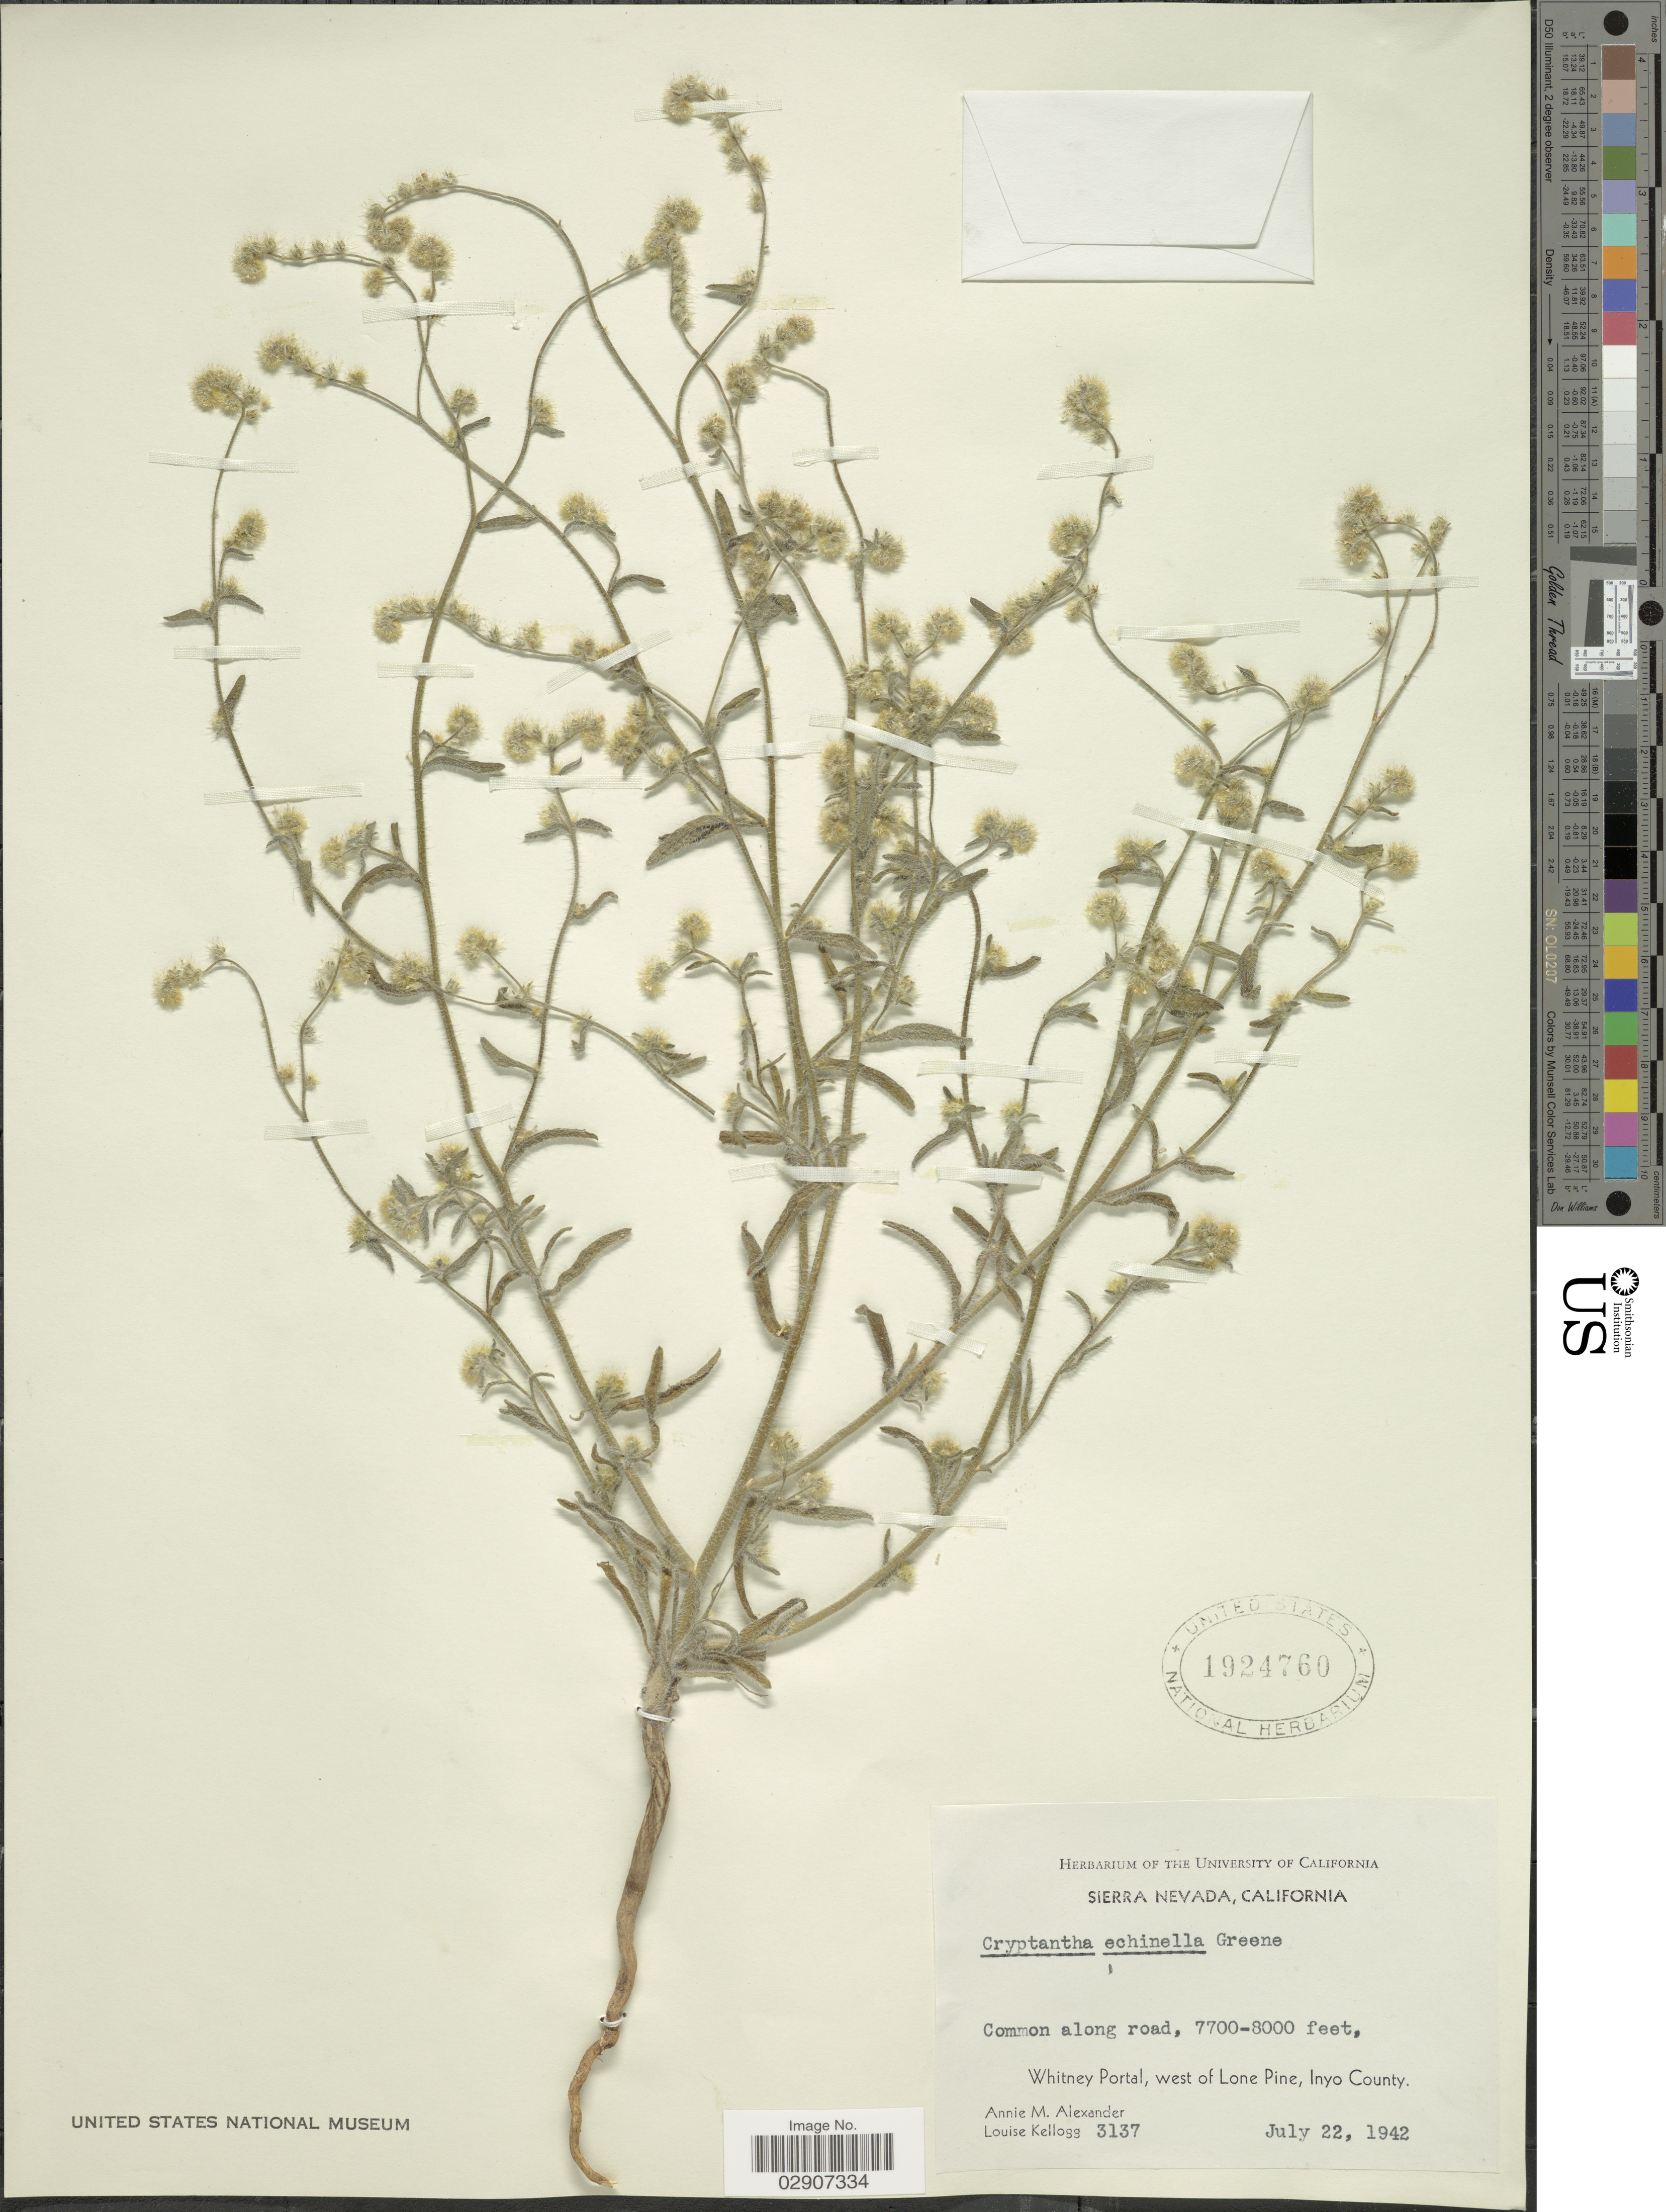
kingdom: Plantae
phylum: Tracheophyta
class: Magnoliopsida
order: Boraginales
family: Boraginaceae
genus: Cryptantha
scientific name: Cryptantha echinella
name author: S.W. Greene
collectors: A. M. Alexander & L. Kellogg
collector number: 3137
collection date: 1942-07-22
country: United States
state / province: California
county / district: Inyo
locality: Sierra Nevada, Whitney Portal, west of Lone Pine, Inyo County.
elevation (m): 2347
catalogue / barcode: US 1924760